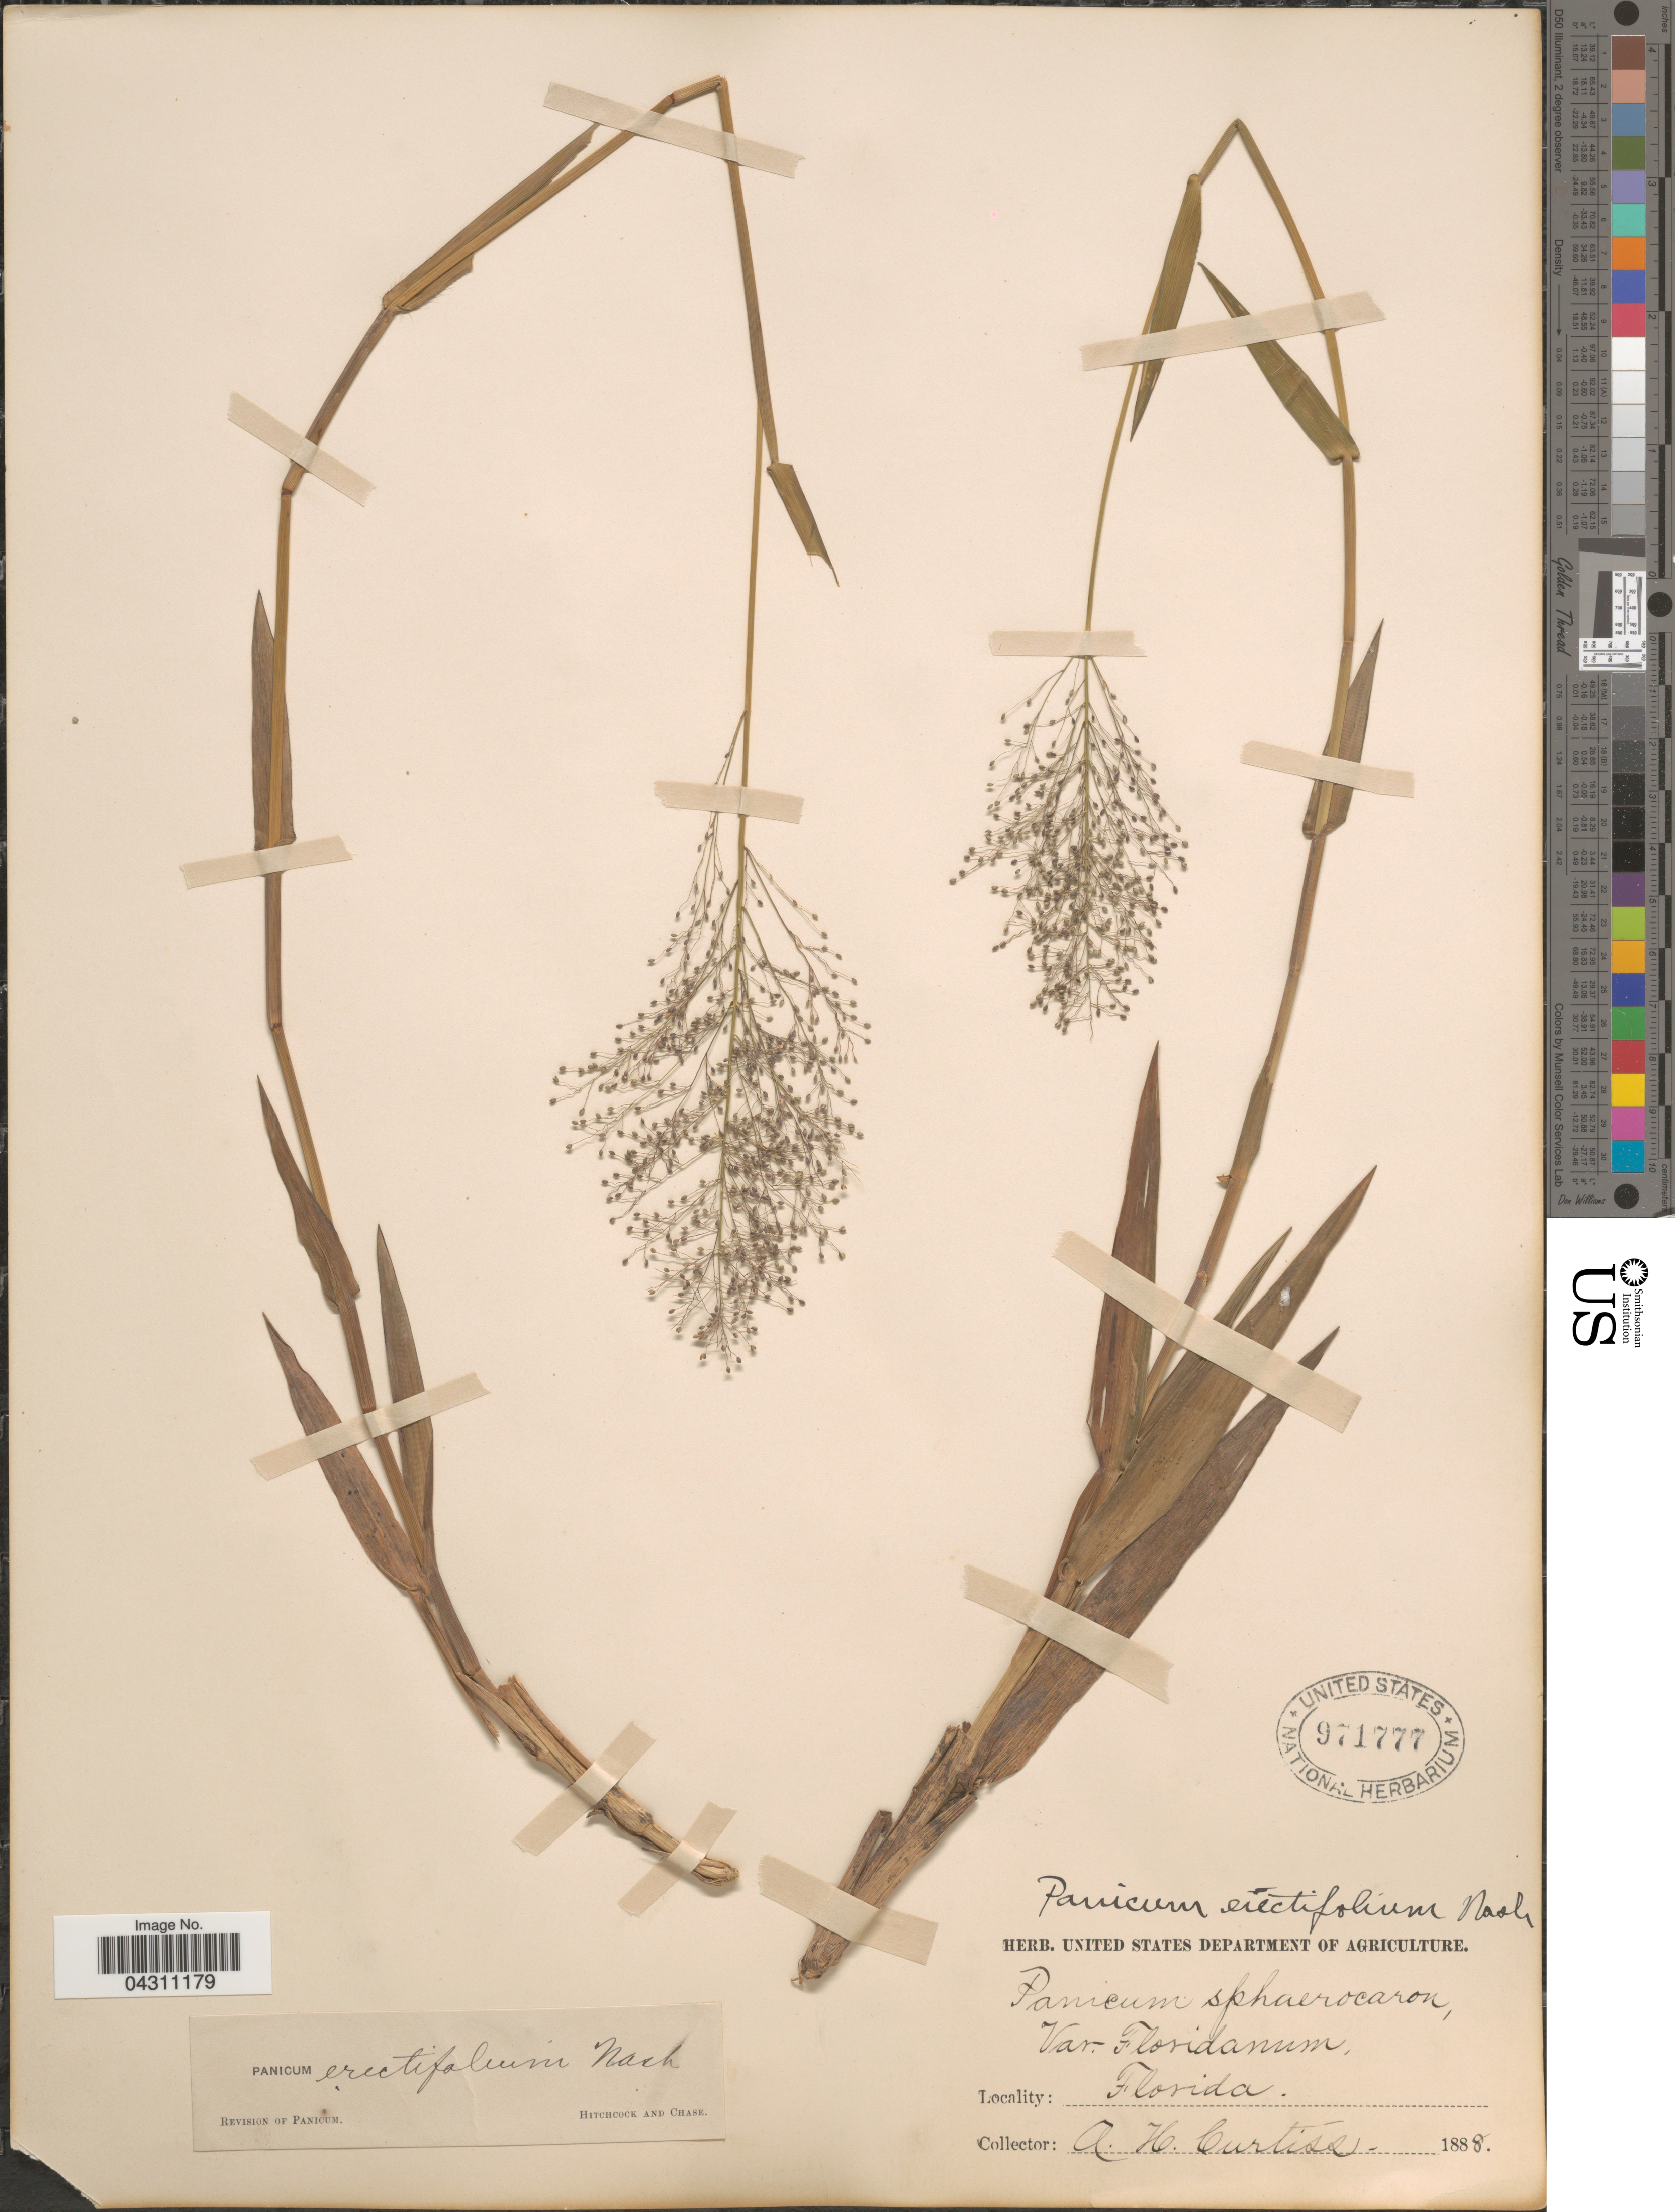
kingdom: Plantae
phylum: Tracheophyta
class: Liliopsida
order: Poales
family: Poaceae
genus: Dichanthelium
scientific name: Dichanthelium sphaerocarpon var. floridanum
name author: (Vasey) Davidse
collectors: A. H. Curtiss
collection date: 1888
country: United States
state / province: Florida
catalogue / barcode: US 971777